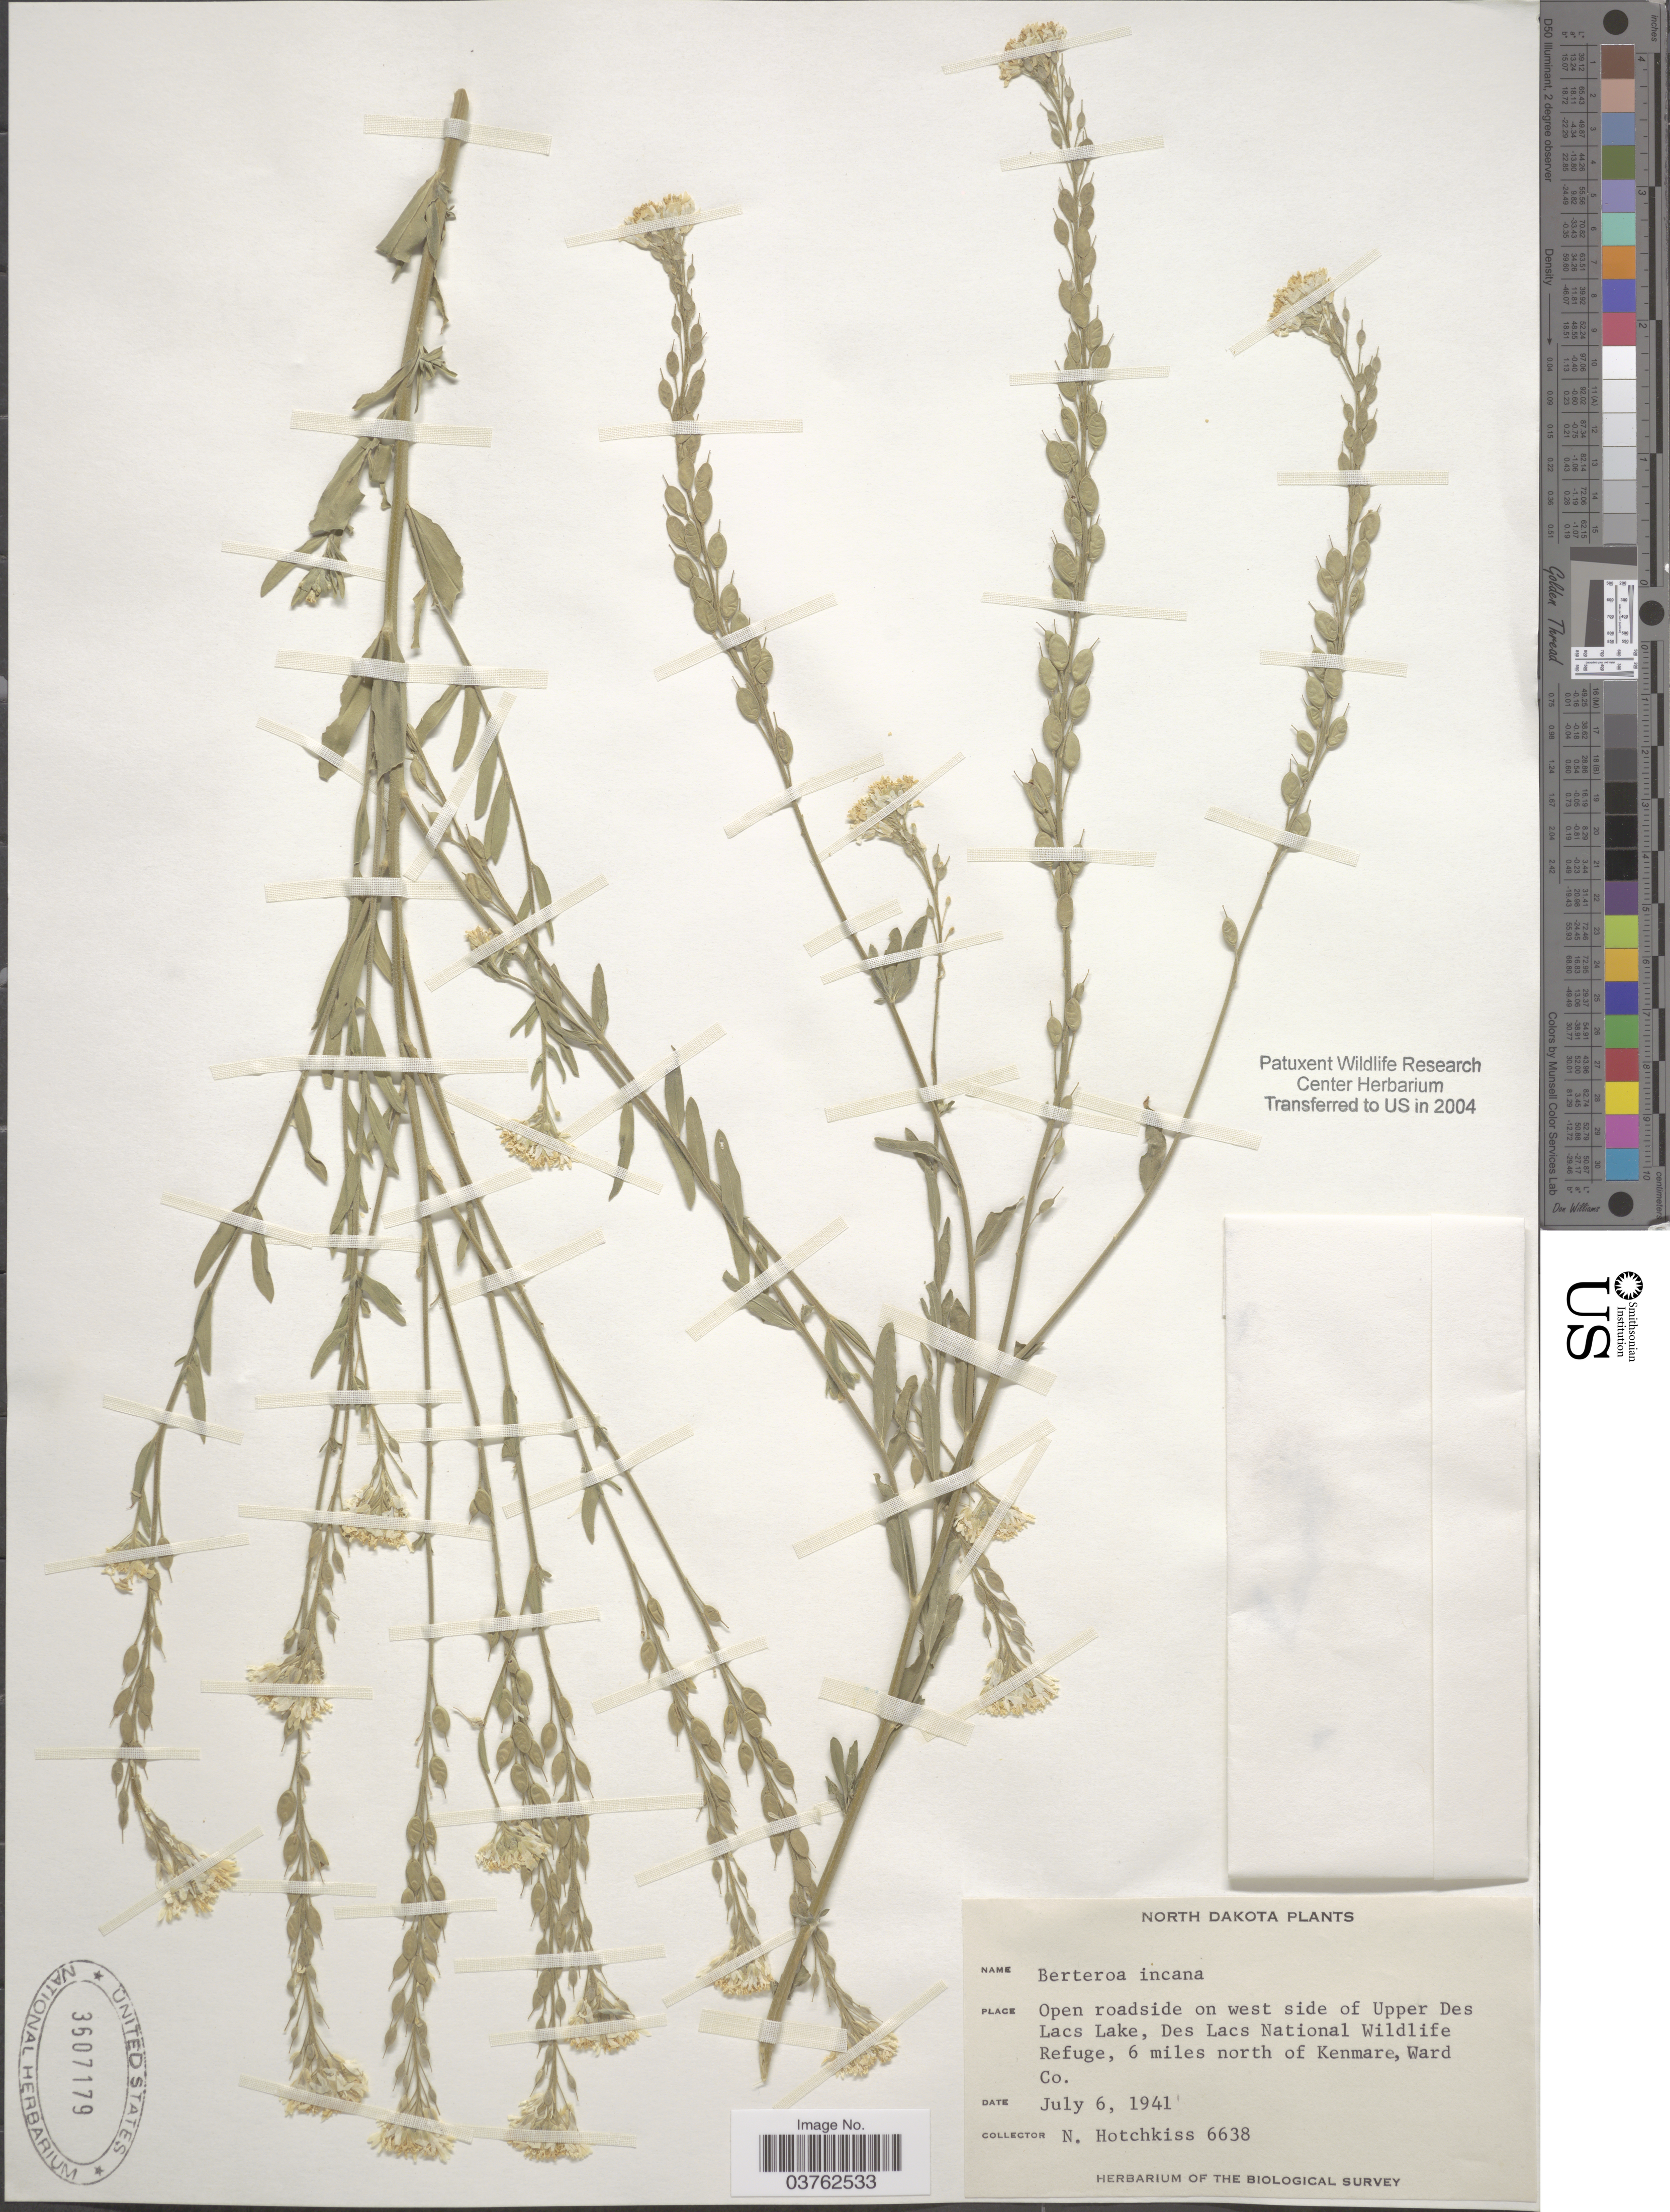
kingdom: Plantae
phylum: Tracheophyta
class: Magnoliopsida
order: Brassicales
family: Brassicaceae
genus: Berteroa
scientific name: Berteroa incana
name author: (L.) DC.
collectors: N. Hotchkiss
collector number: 6638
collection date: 1941-07-06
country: United States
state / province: North Dakota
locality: Open roadside on west side of Upper Des Lacs Lake, Des Lacs National Wildlife Refuge, 6 miles north of Kenmare, Ward Co.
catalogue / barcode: US 3607179